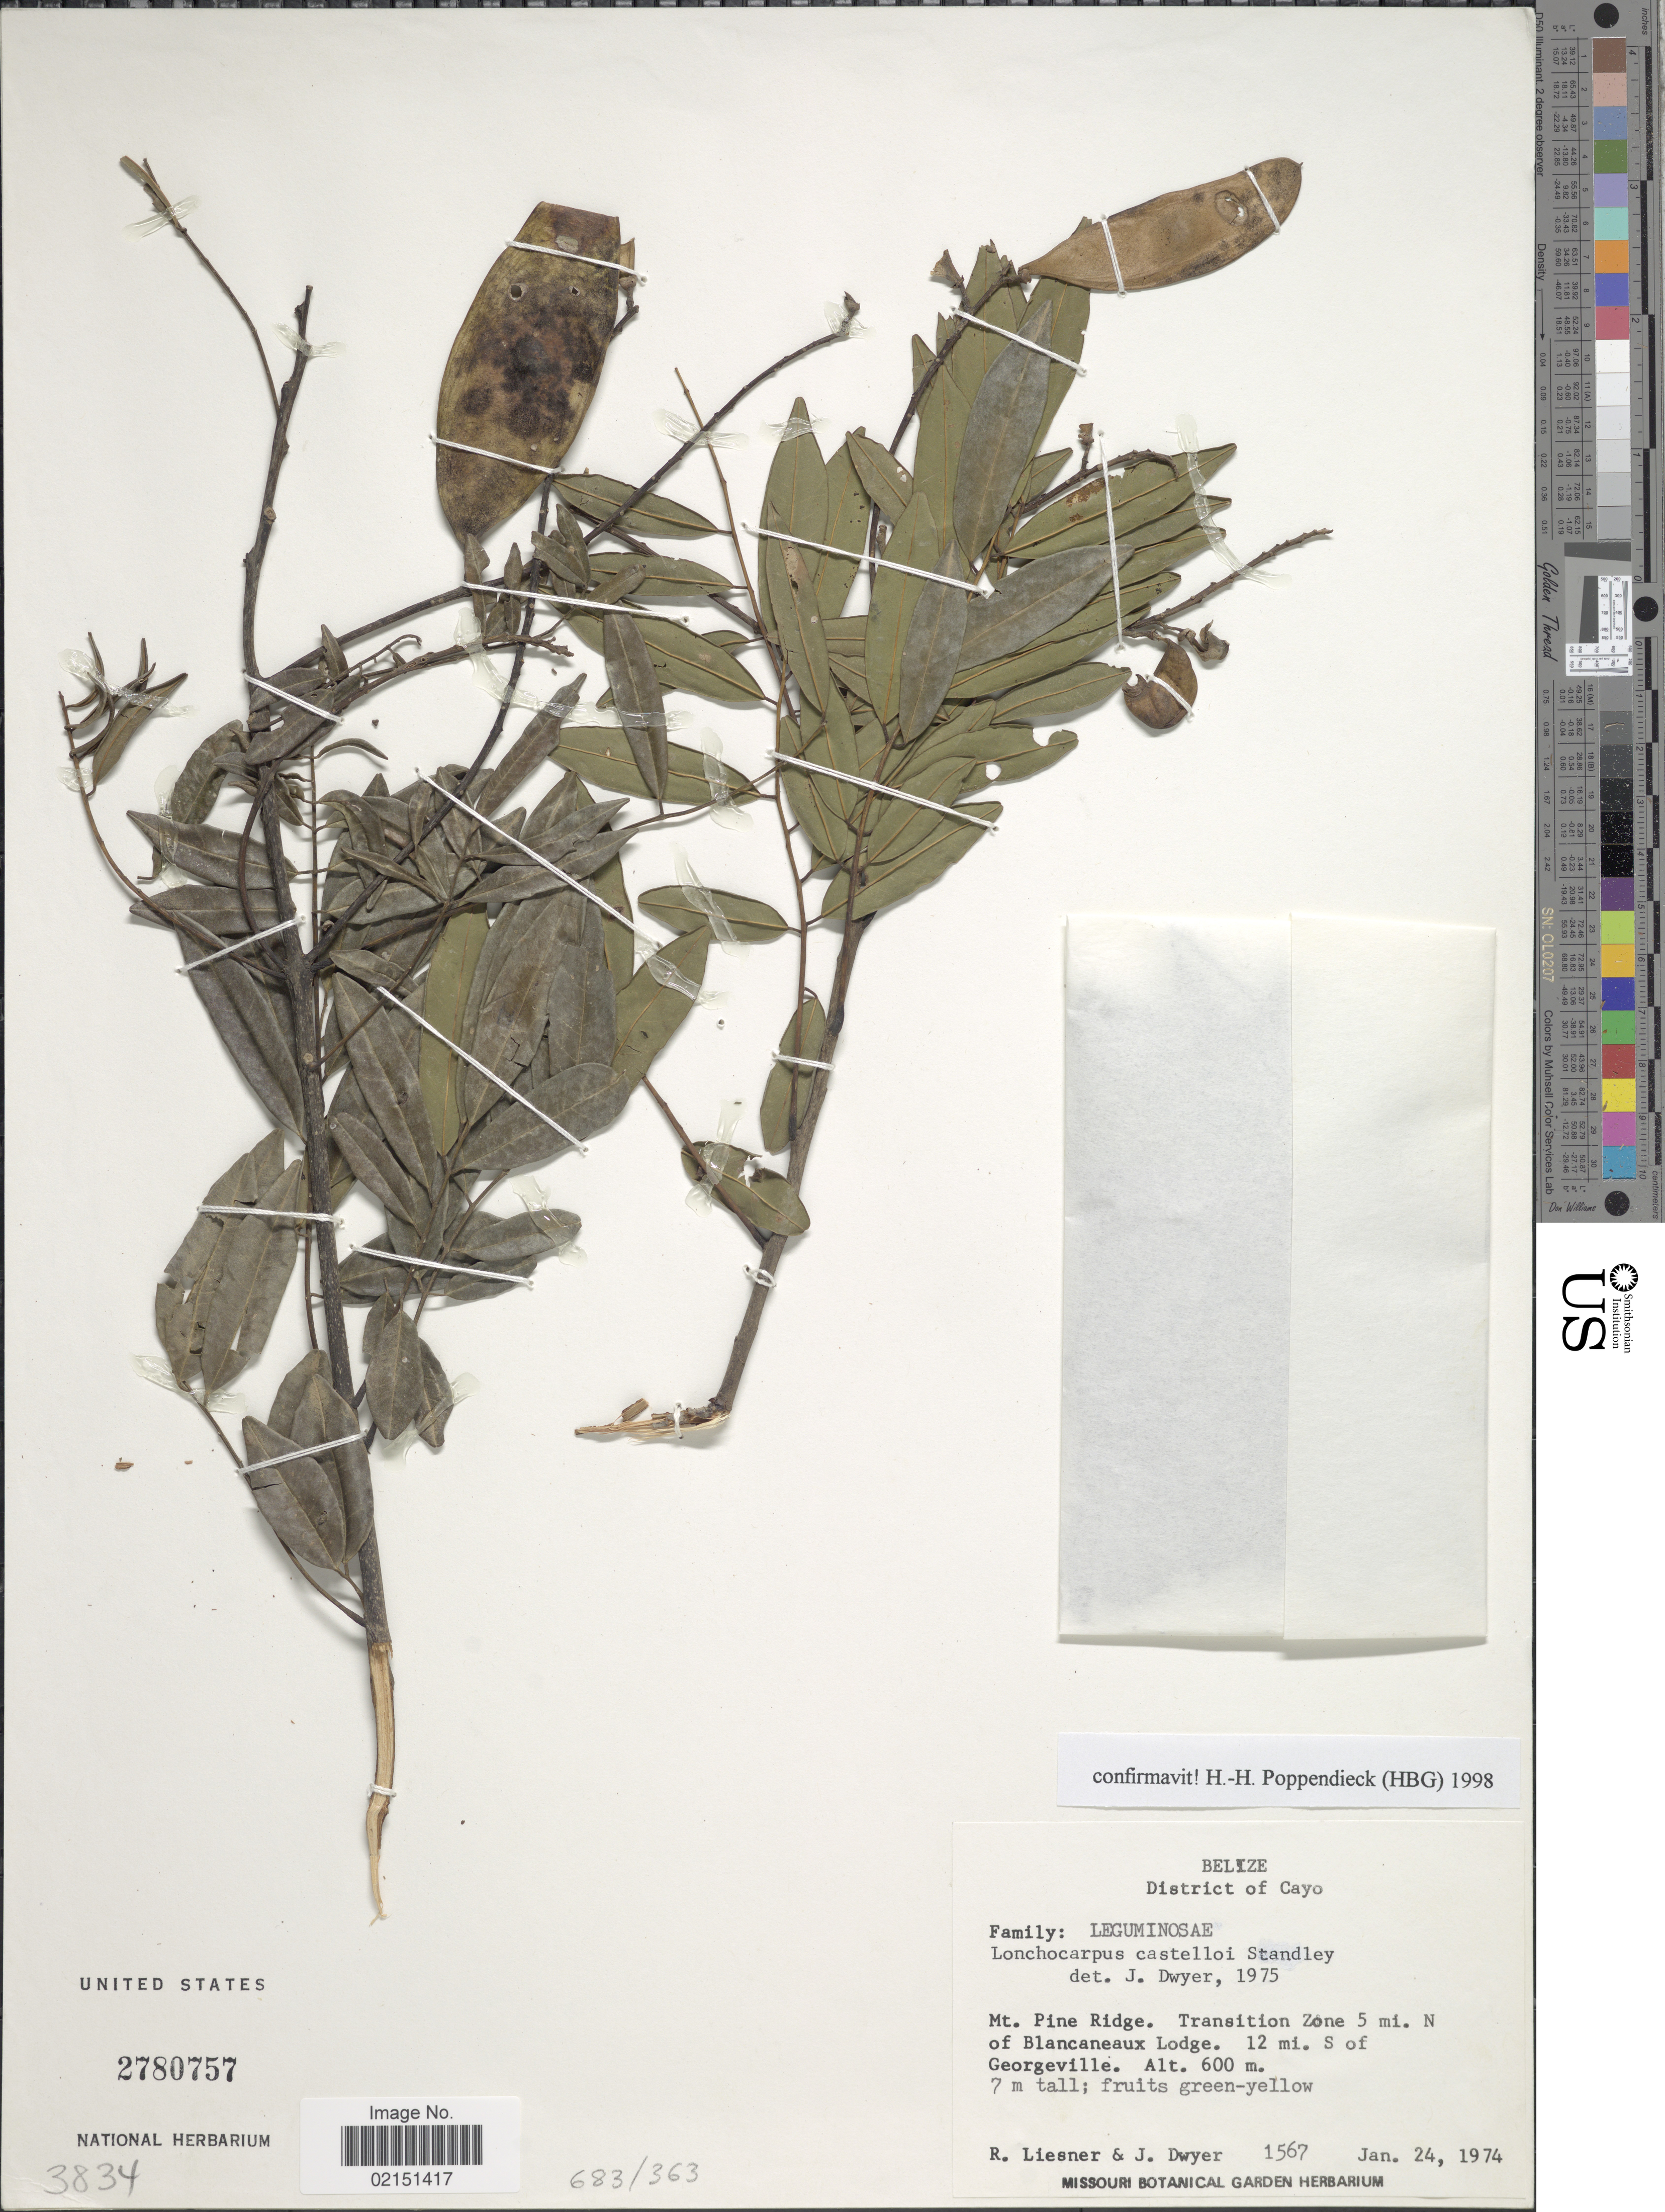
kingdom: Plantae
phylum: Tracheophyta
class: Magnoliopsida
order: Fabales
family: Fabaceae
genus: Lonchocarpus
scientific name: Lonchocarpus castilloi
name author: Standl.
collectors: R. L. Liesner & J. Dwyer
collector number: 1567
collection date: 1974-01-24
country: Belize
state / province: Cayo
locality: District of Cayo, Mt. Pine Ridge, Transition Zone 5 mi. N. of Blancaneaux Lodge, 12 mi. S of Georgeville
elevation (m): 600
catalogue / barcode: US 2780757